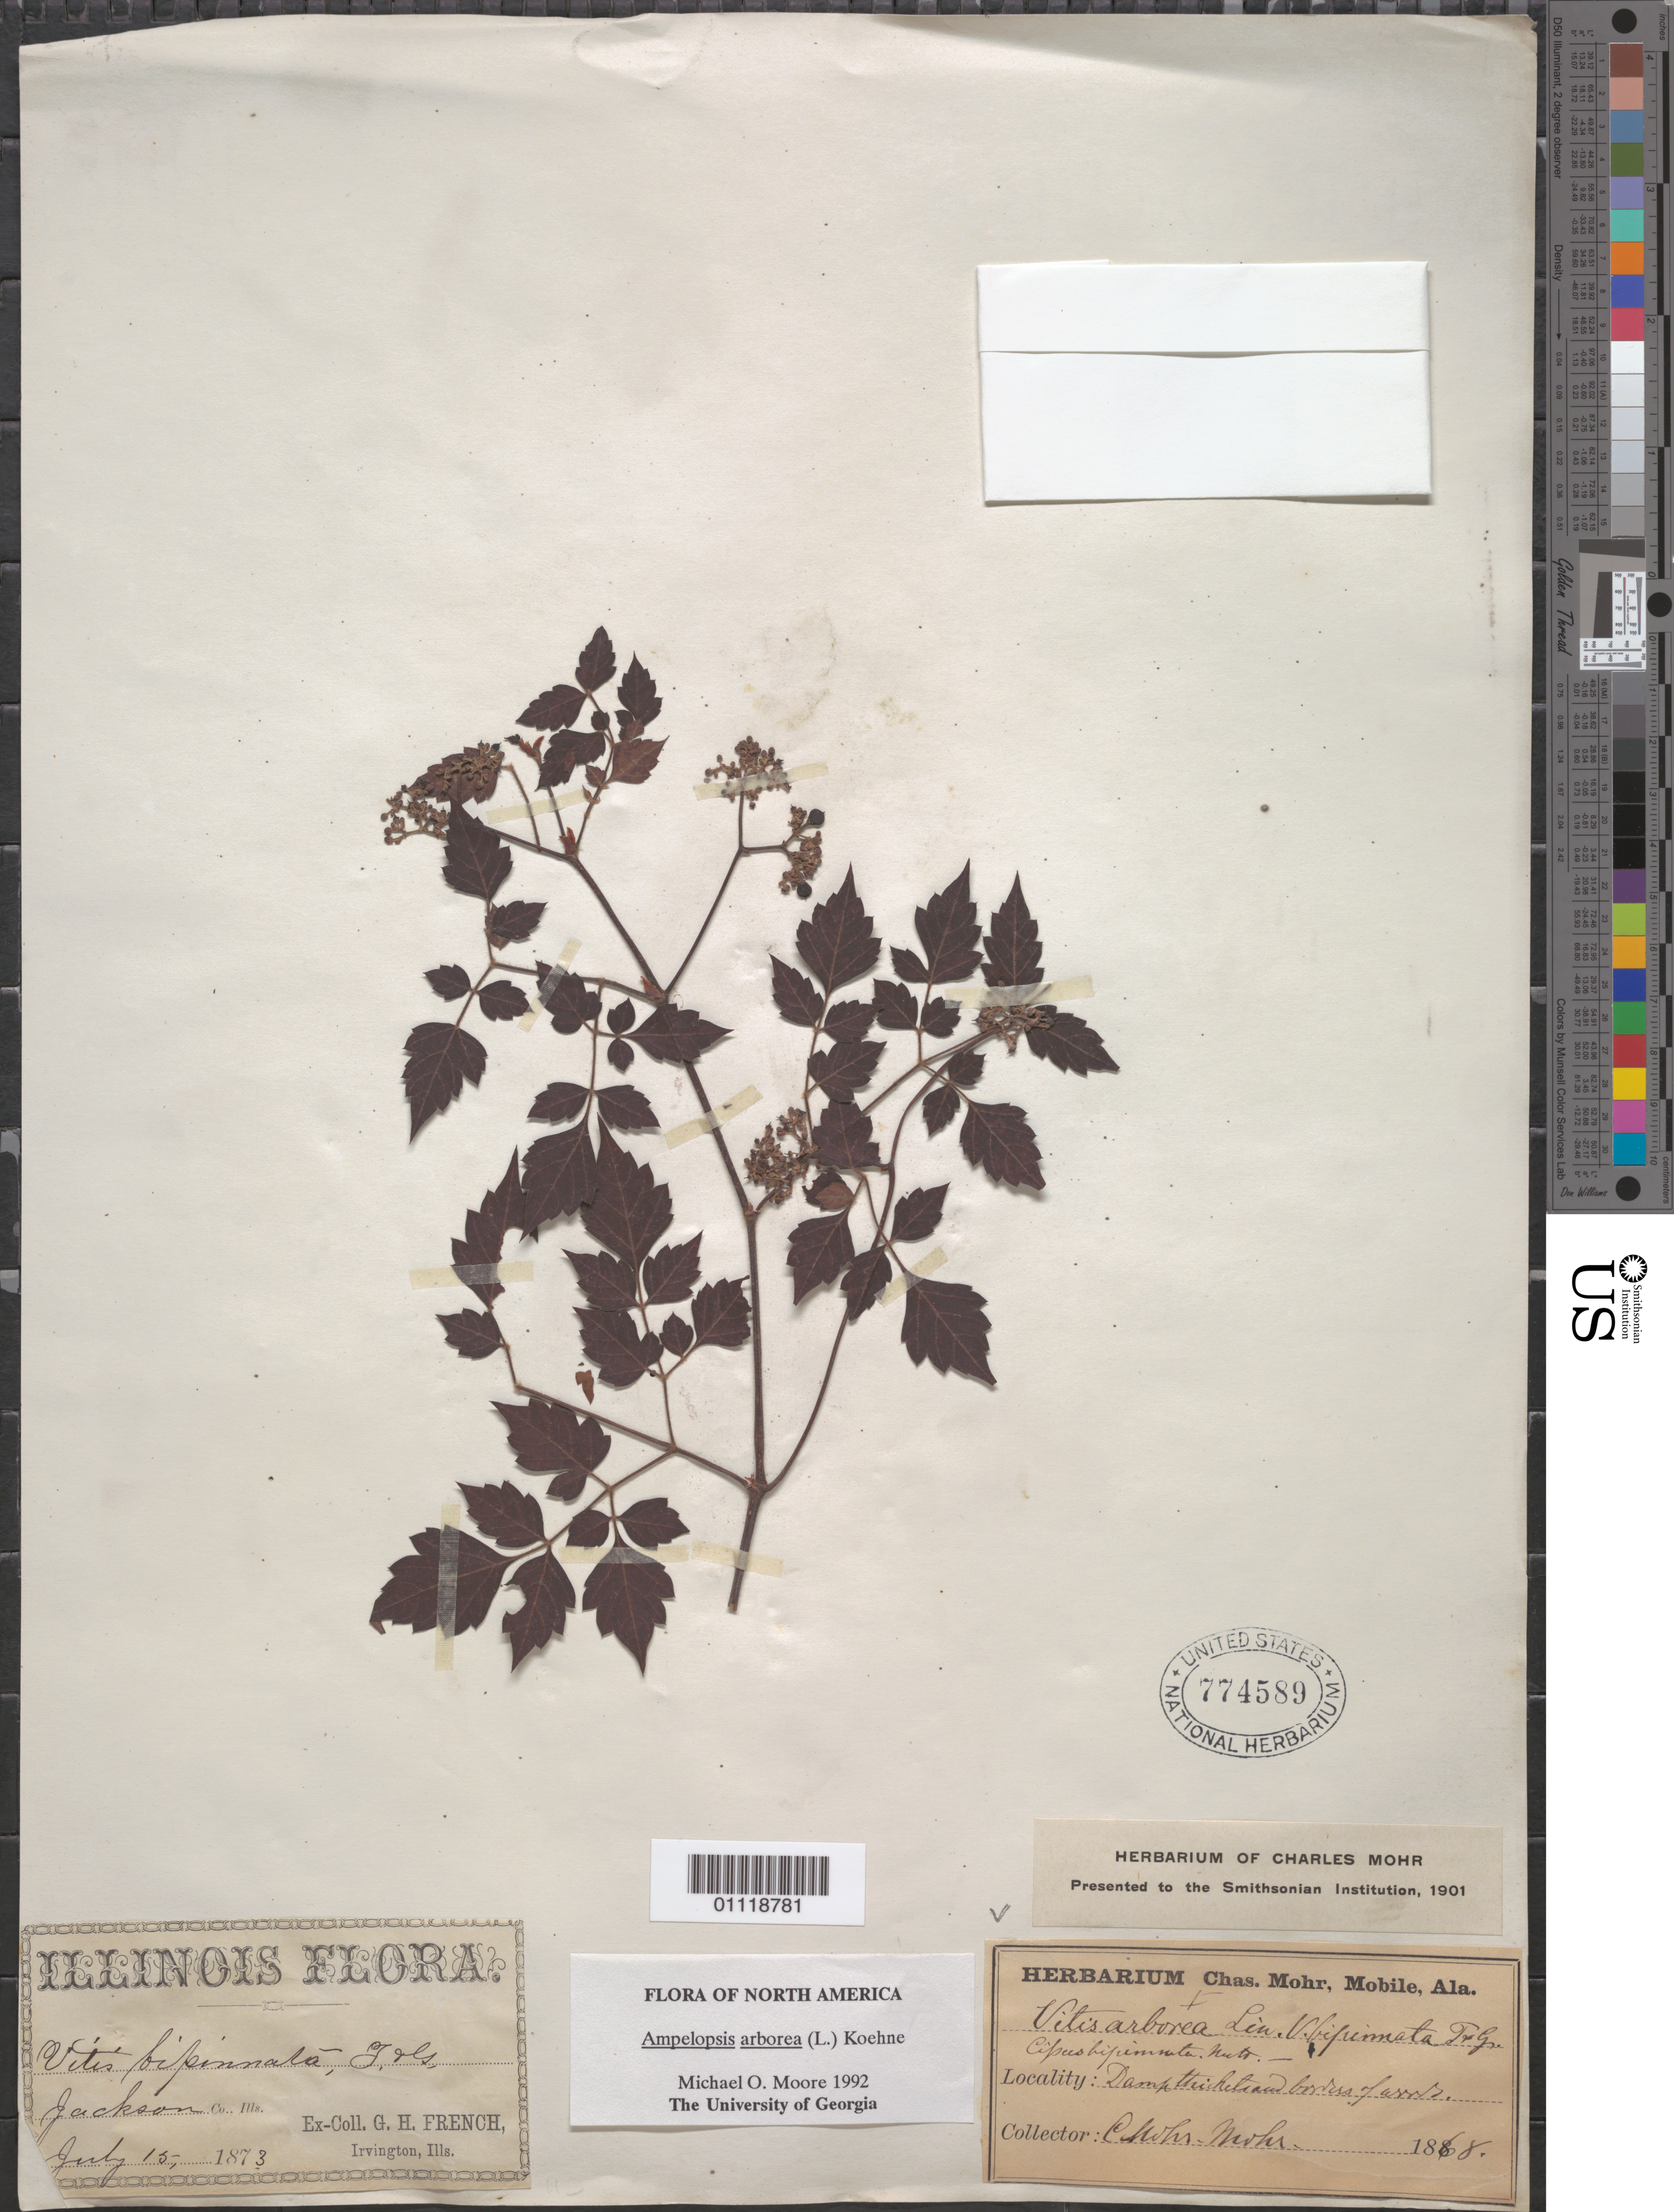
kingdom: Plantae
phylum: Tracheophyta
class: Magnoliopsida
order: Vitales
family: Vitaceae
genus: Ampelopsis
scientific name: Ampelopsis arborea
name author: (L.) Koehne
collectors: C. T. Mohr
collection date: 1868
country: United States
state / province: Alabama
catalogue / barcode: US 774589